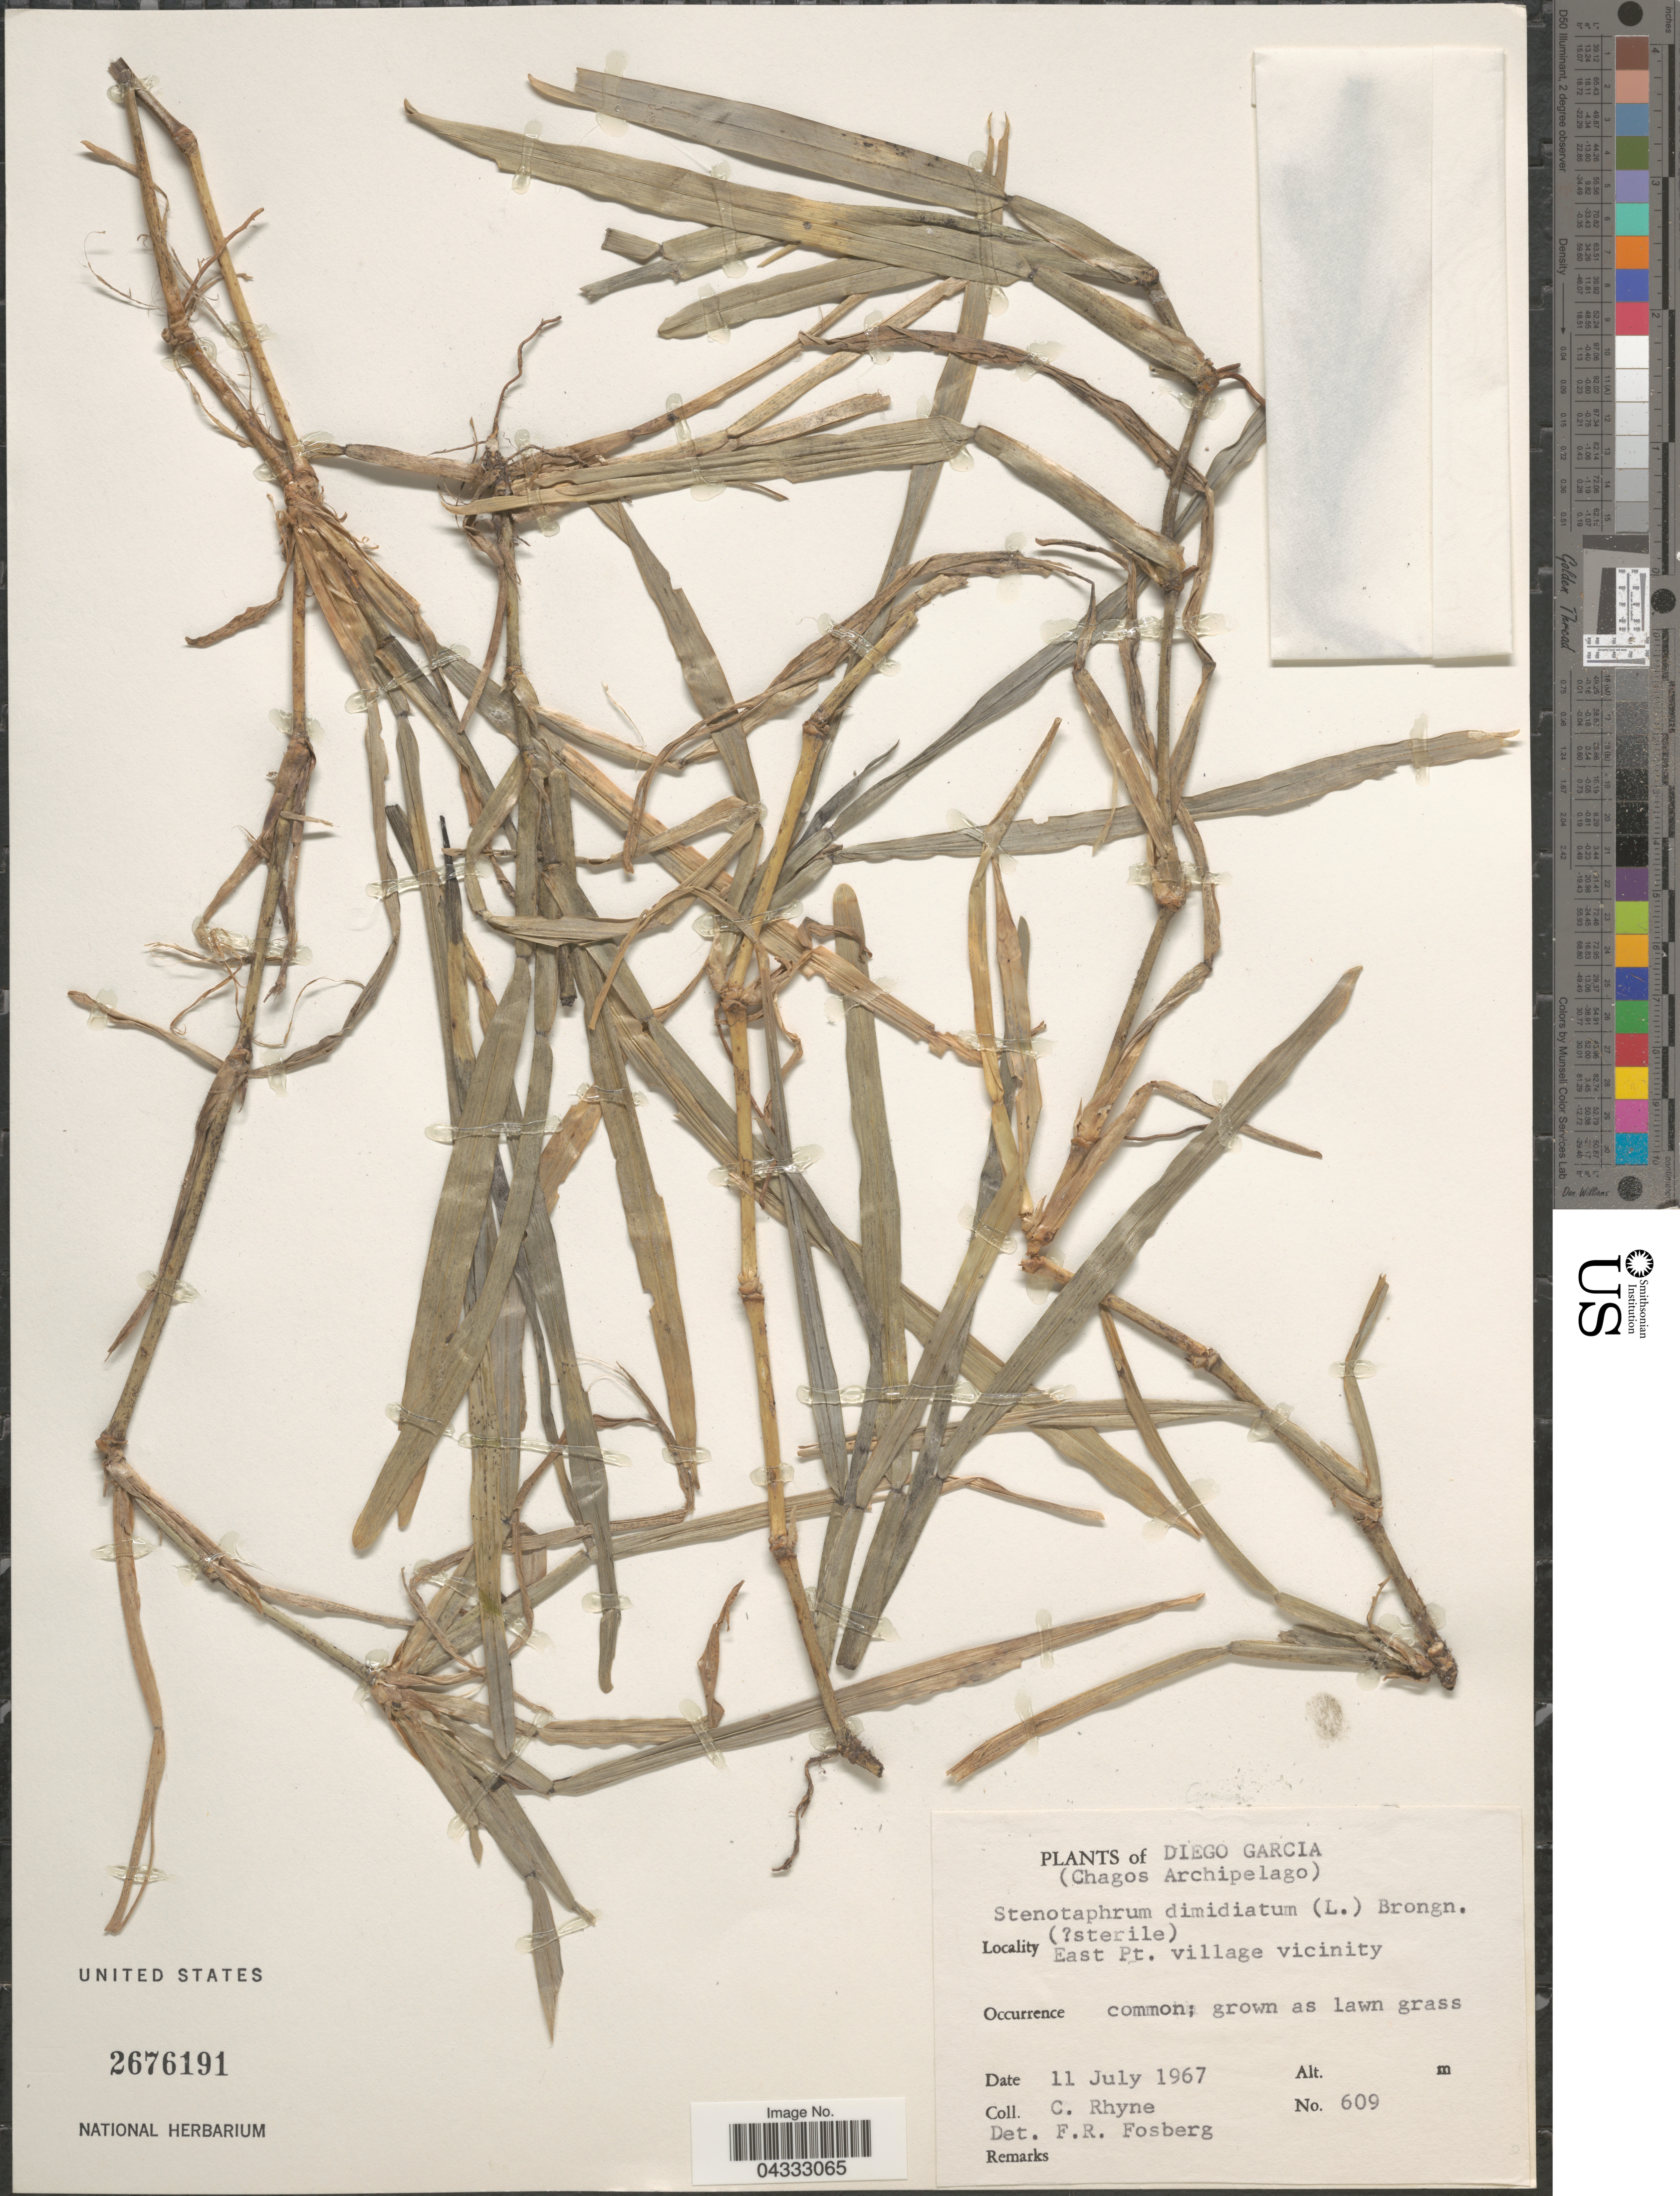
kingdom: Plantae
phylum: Tracheophyta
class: Liliopsida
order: Poales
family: Poaceae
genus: Stenotaphrum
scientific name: Stenotaphrum dimidiatum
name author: (L.) Brongn.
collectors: C. Rhyne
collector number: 609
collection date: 1967-07-11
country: British Indian Ocean Territory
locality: Diego Garcia. (Chagos Archipelago). East Pt. village vicinity.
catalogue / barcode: US 2676191